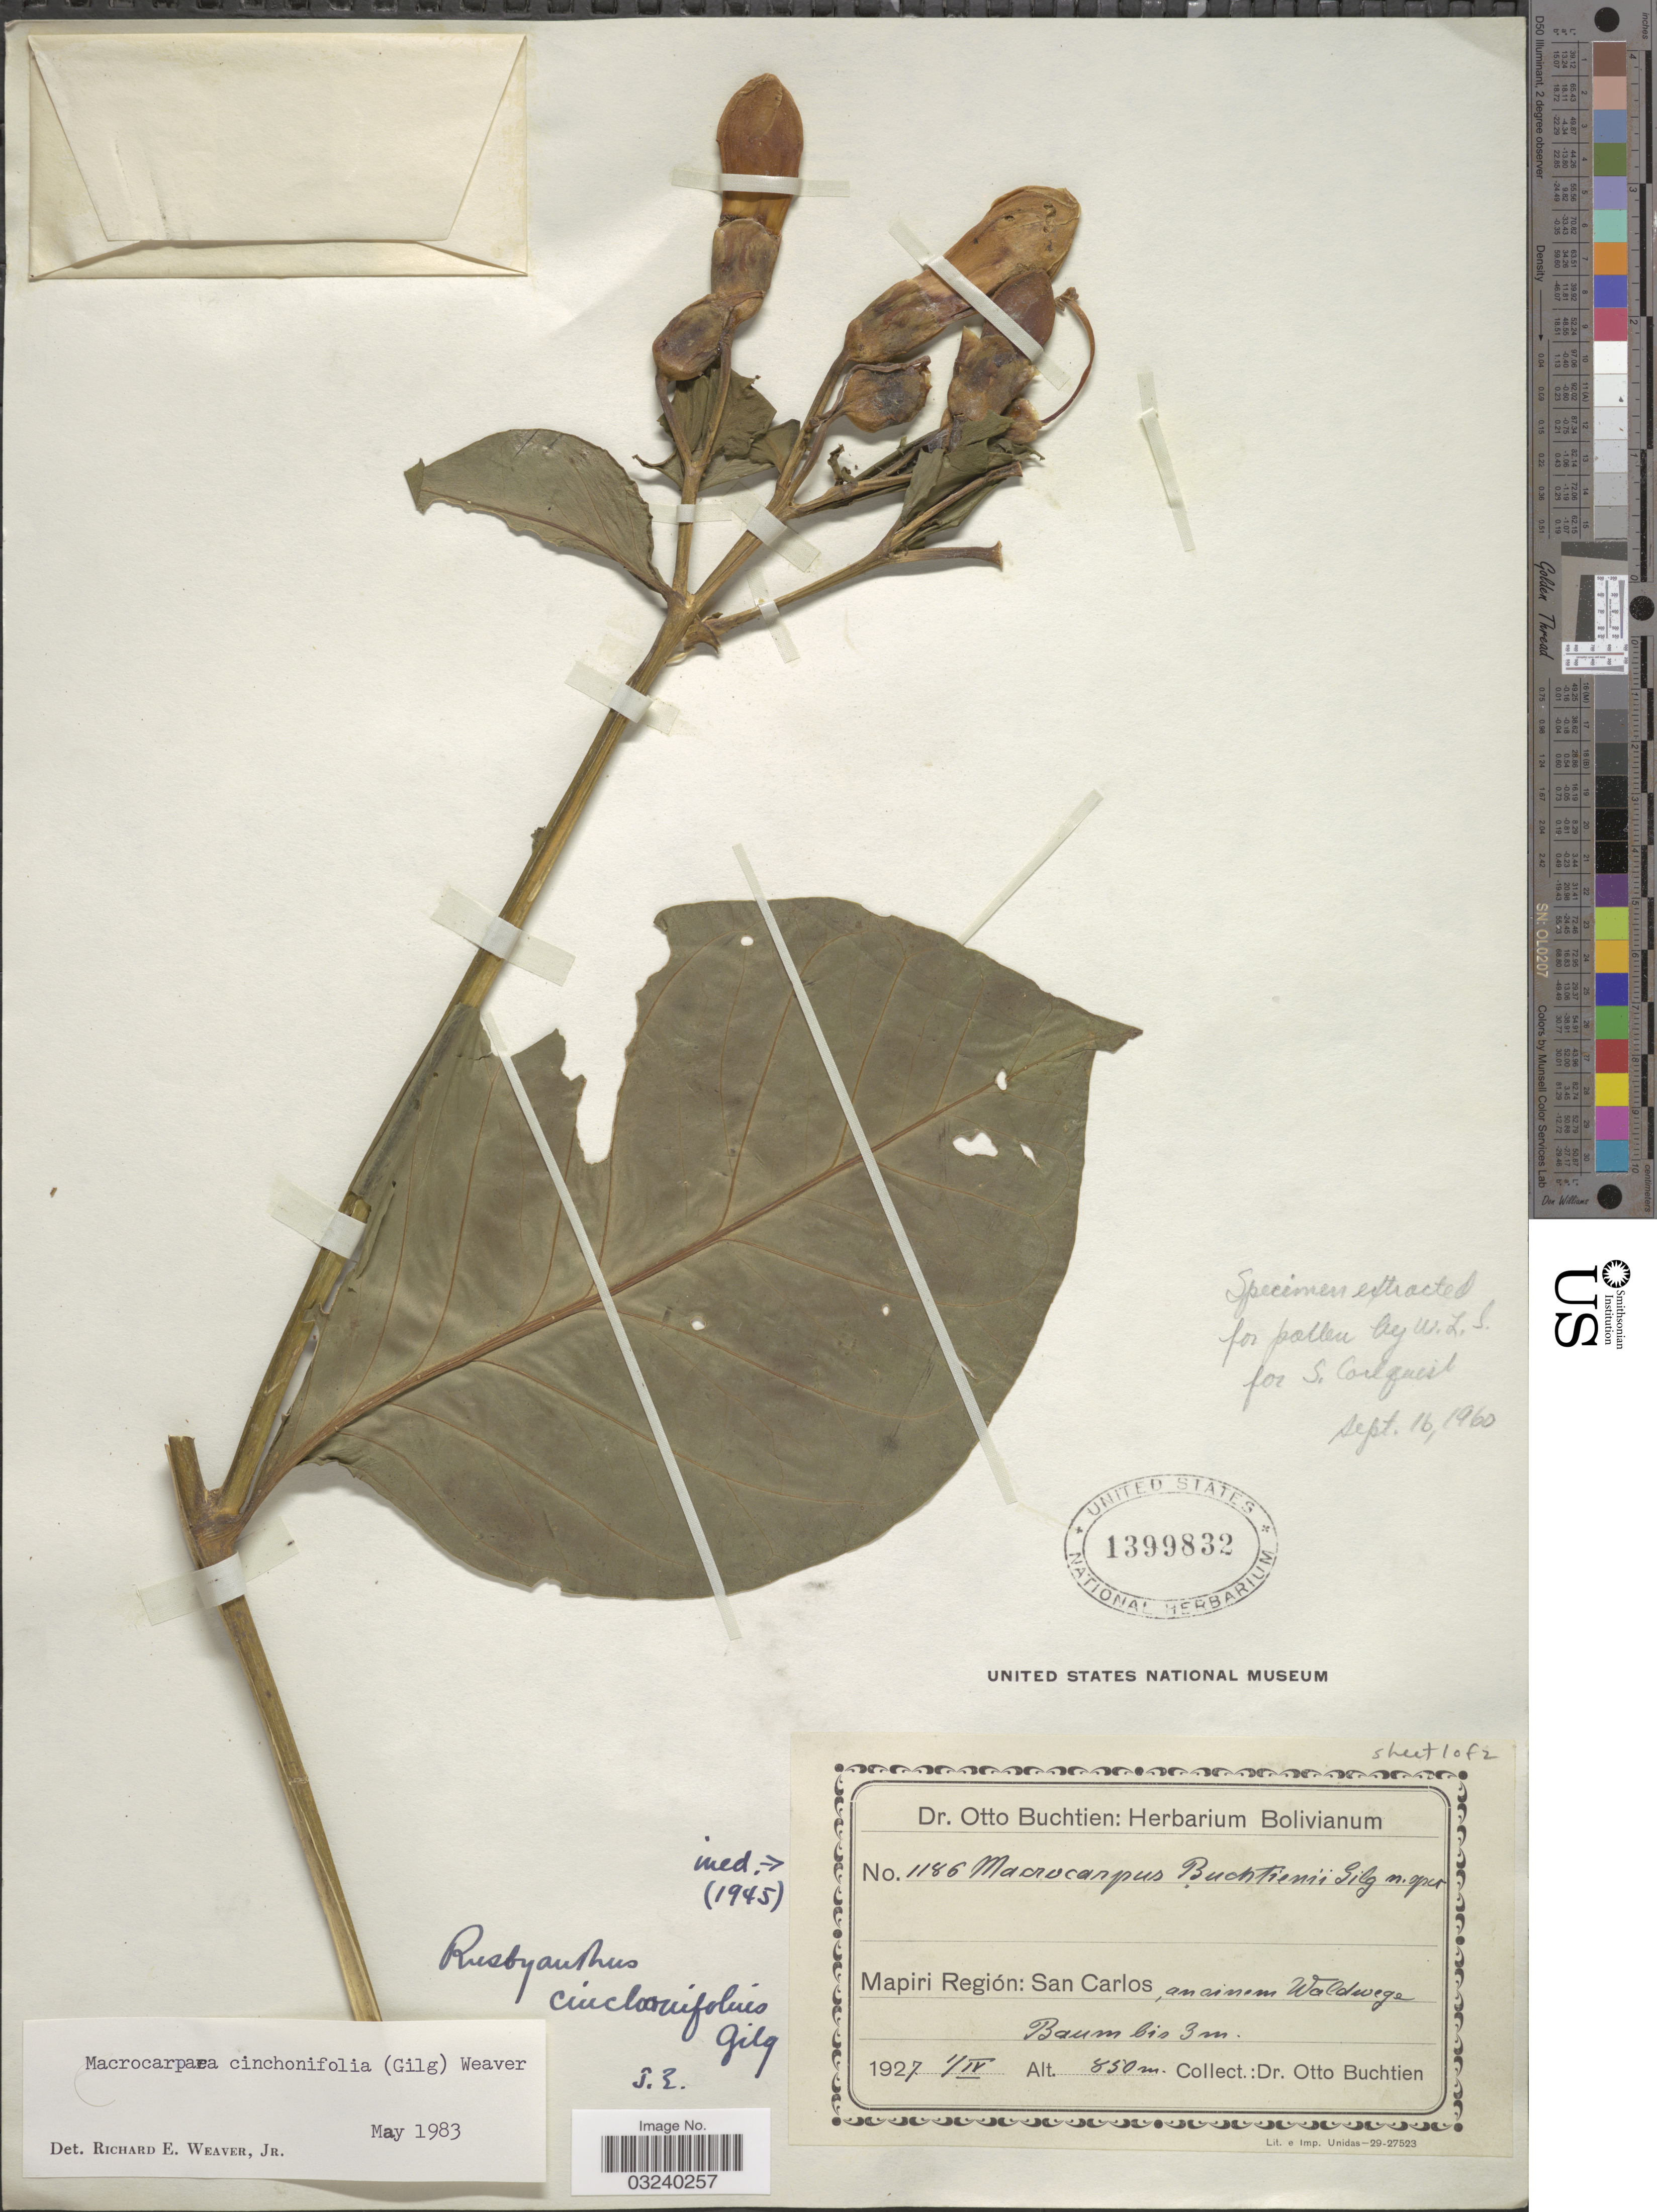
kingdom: Plantae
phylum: Tracheophyta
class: Magnoliopsida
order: Gentianales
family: Gentianaceae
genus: Macrocarpaea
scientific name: Macrocarpaea cinchonifolia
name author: (Gilg) Weaver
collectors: O. Buchtien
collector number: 1186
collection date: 1927-04-01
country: Bolivia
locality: Mapiri Región: San Carlos, an einem Waldwege.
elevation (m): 850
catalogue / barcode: US 1399832